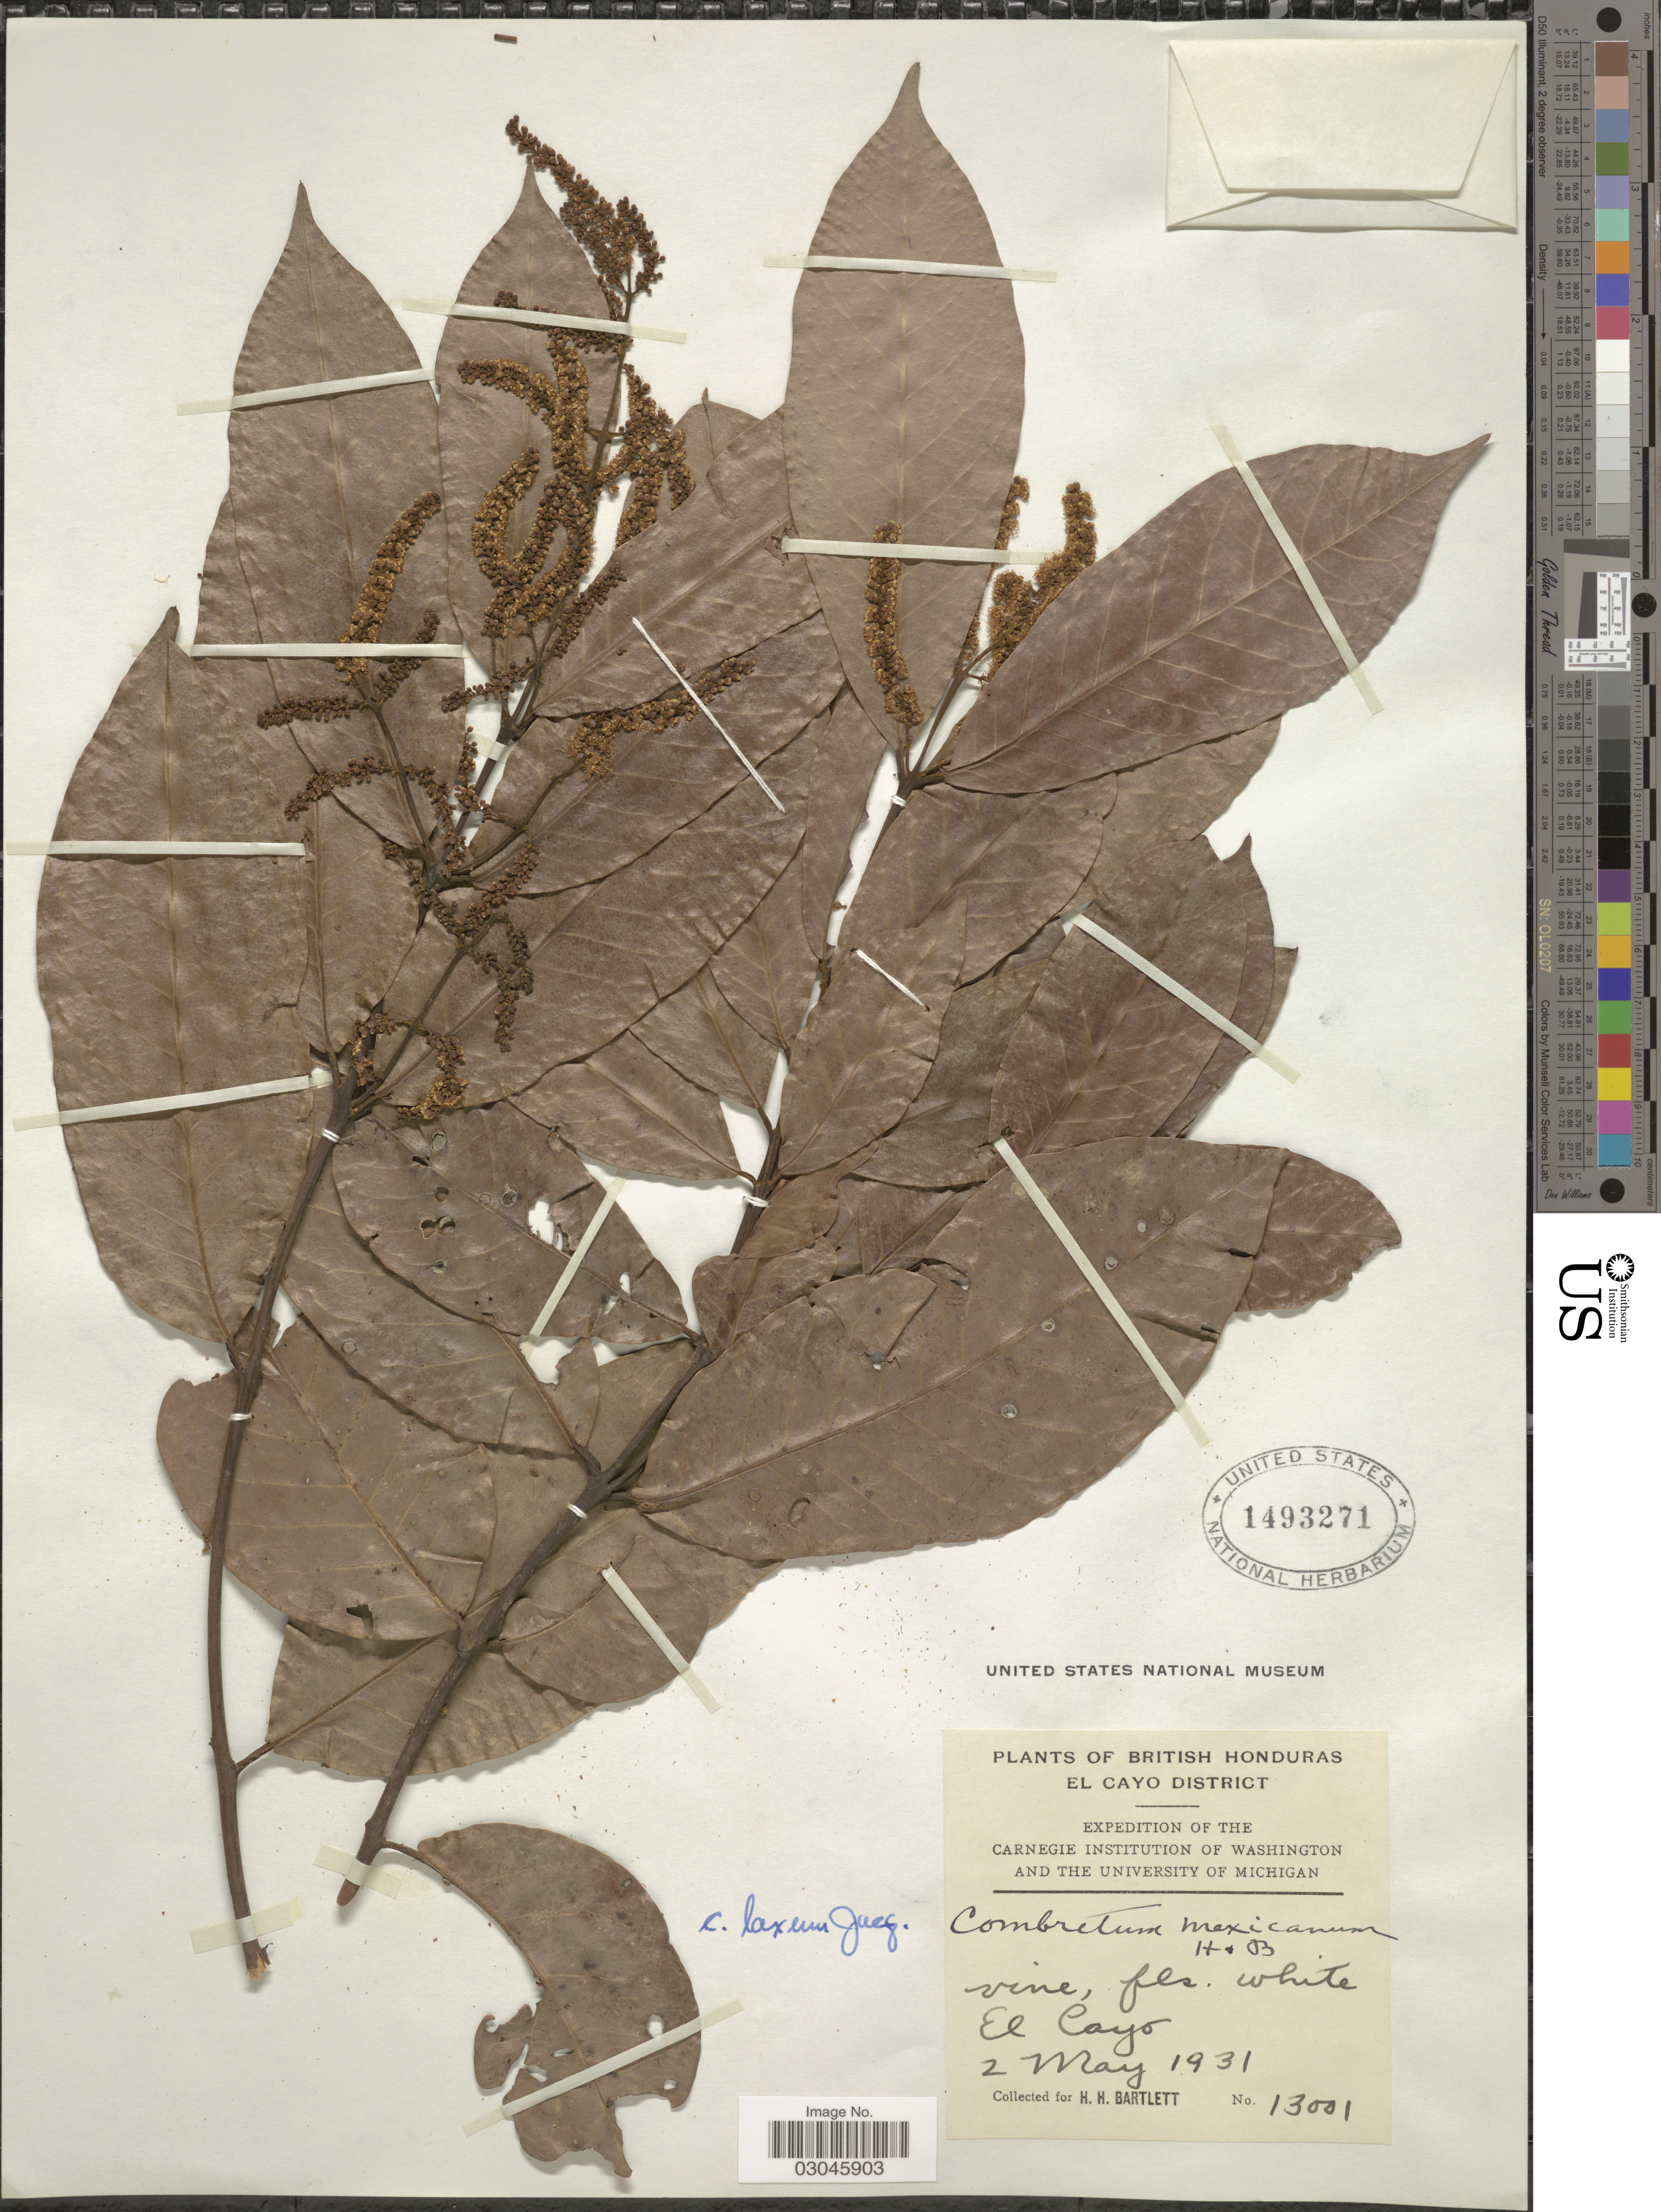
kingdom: Plantae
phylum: Tracheophyta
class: Magnoliopsida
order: Myrtales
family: Combretaceae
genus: Combretum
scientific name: Combretum laxum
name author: Jacq.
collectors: H. H. Bartlett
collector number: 13001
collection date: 1931-05-02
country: Belize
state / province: Cayo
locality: British Honduras. El Cayo District. El Cayo.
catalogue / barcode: US 1593271